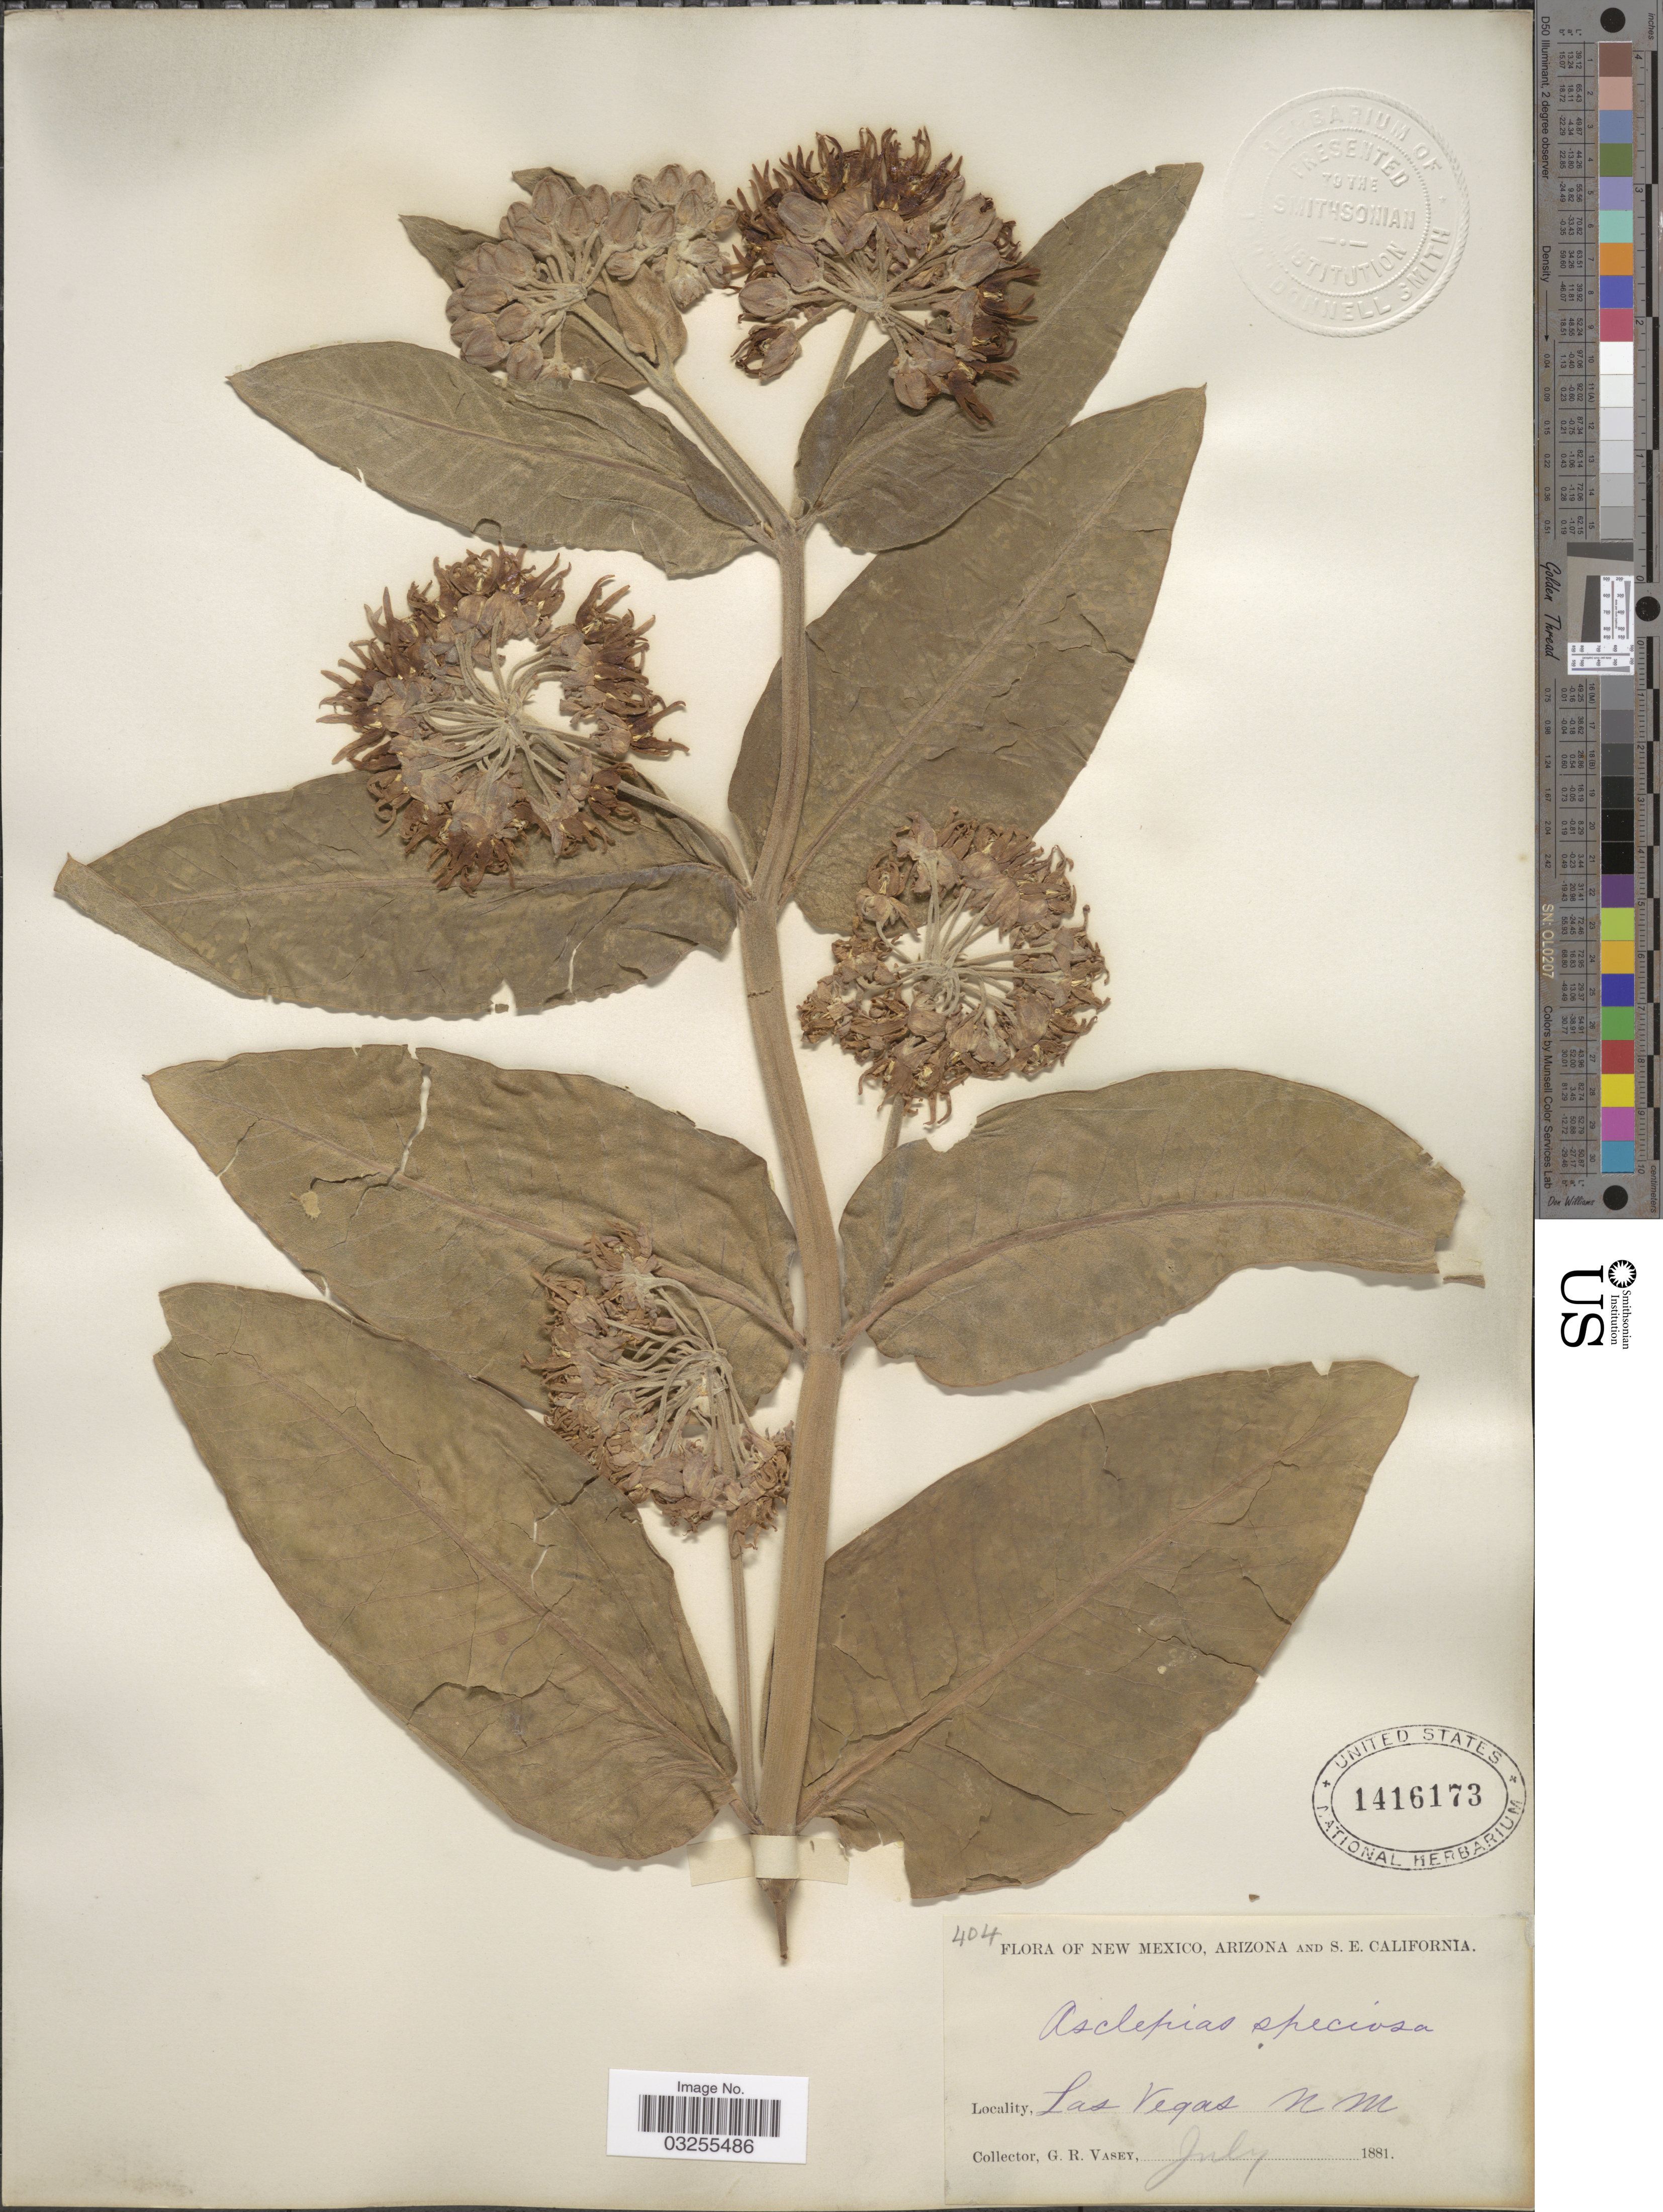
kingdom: Plantae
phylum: Tracheophyta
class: Magnoliopsida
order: Gentianales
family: Apocynaceae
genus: Asclepias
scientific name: Asclepias speciosa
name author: Torr.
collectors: G. R. Vasey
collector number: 404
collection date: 1881-07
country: United States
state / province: New Mexico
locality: Las Vegas.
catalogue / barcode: US 1416173